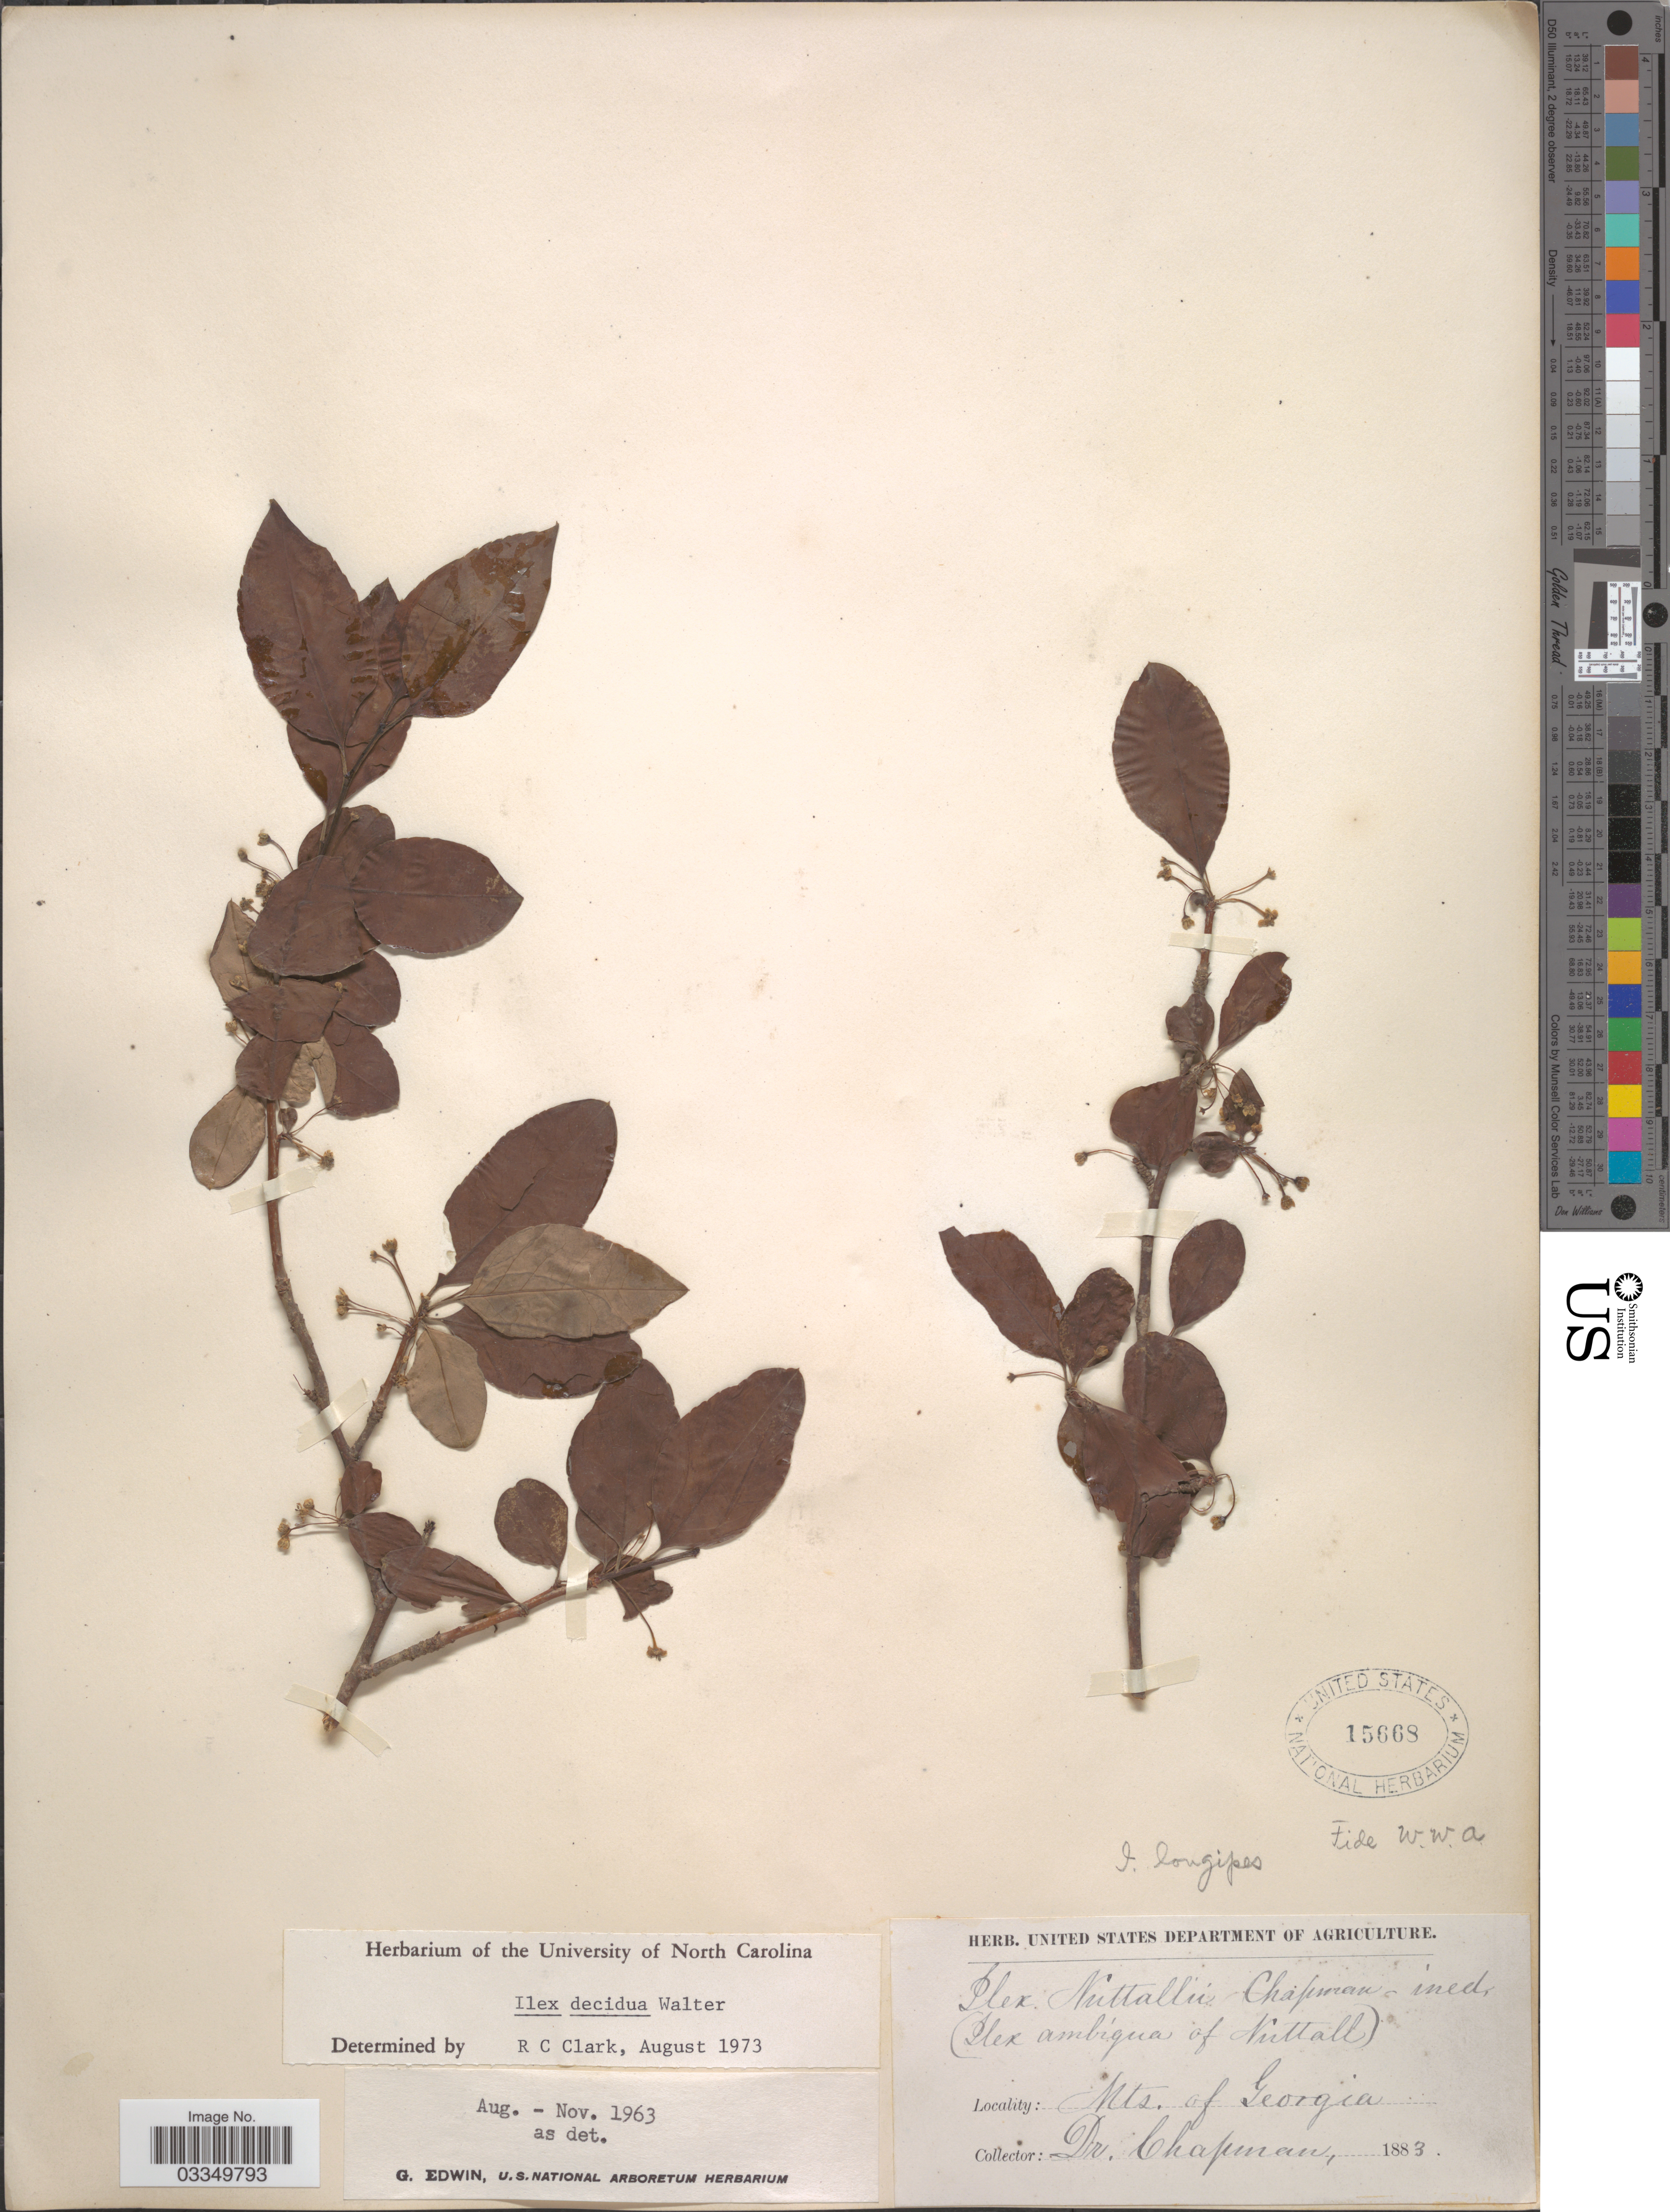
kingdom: Plantae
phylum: Tracheophyta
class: Magnoliopsida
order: Aquifoliales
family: Aquifoliaceae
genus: Ilex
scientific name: Ilex decidua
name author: Walter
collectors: Chapman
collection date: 1883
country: United States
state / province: Georgia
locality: Mts. of Georgia.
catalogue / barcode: US 15668